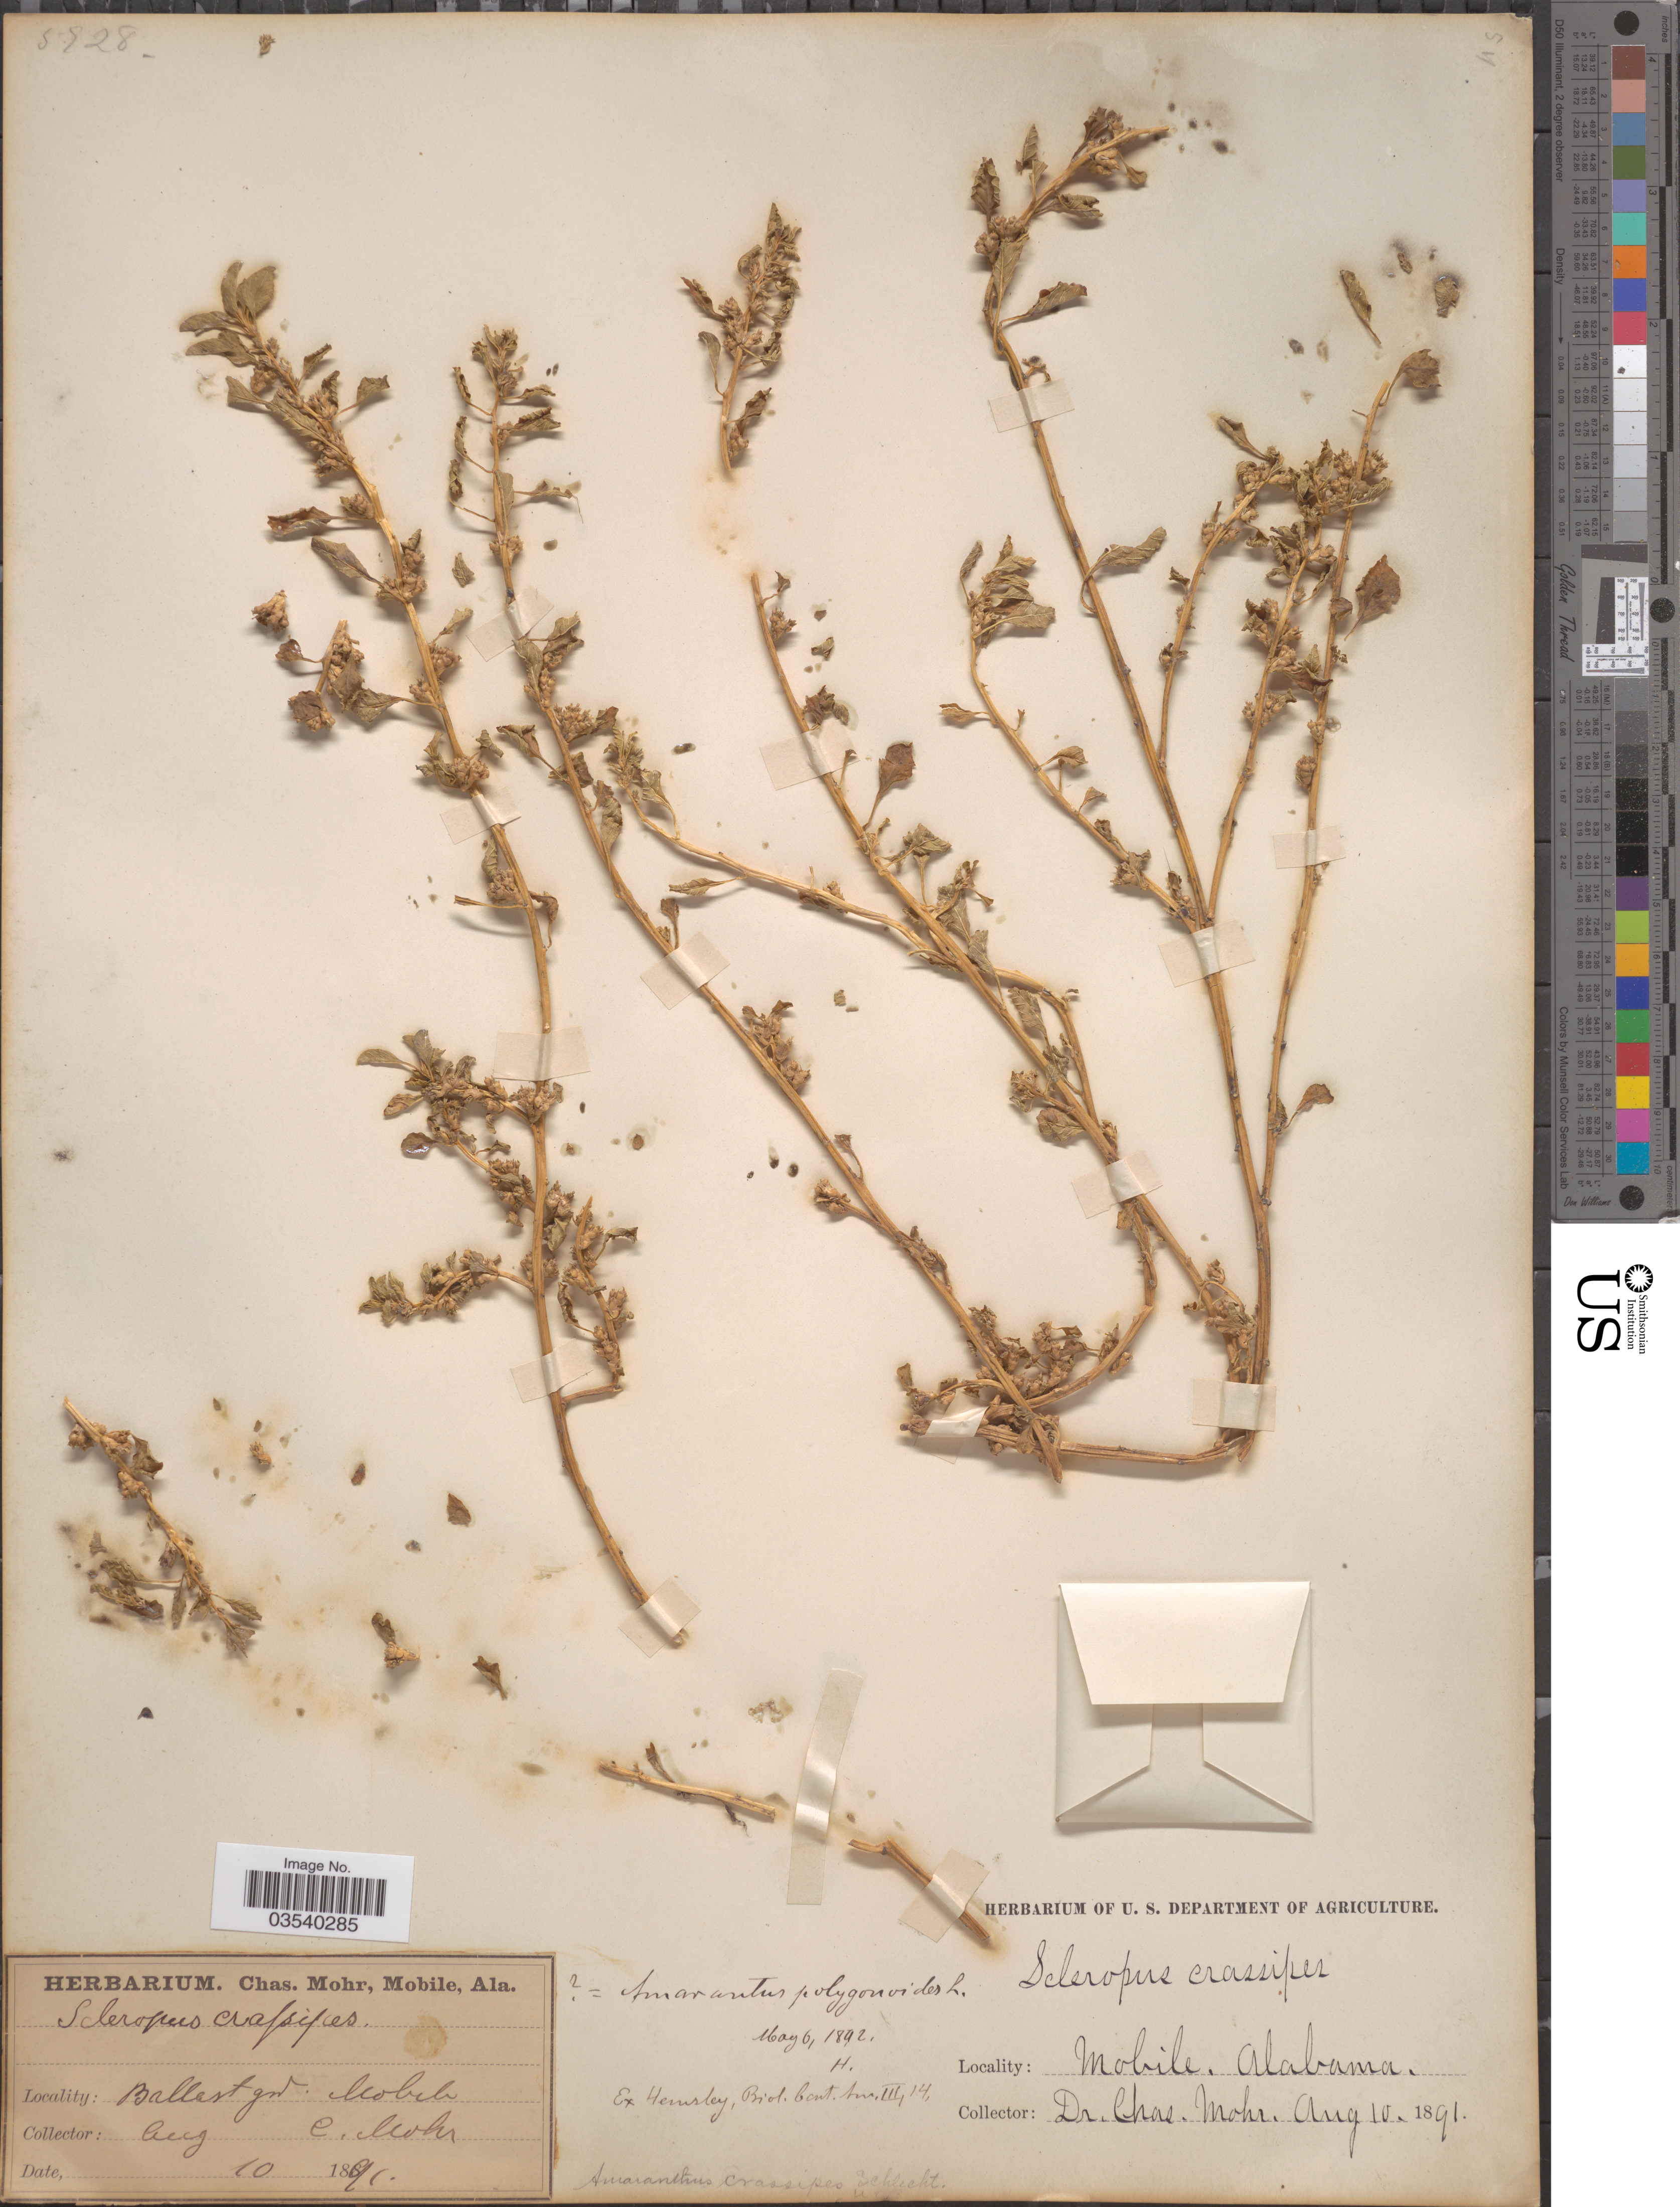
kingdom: Plantae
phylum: Tracheophyta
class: Magnoliopsida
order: Caryophyllales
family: Amaranthaceae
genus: Amaranthus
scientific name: Amaranthus crassipes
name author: Schltdl.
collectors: Mohr, C. T. (herbarium)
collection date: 1891-08-10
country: United States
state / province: Alabama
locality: Ballast grd. Mobile.